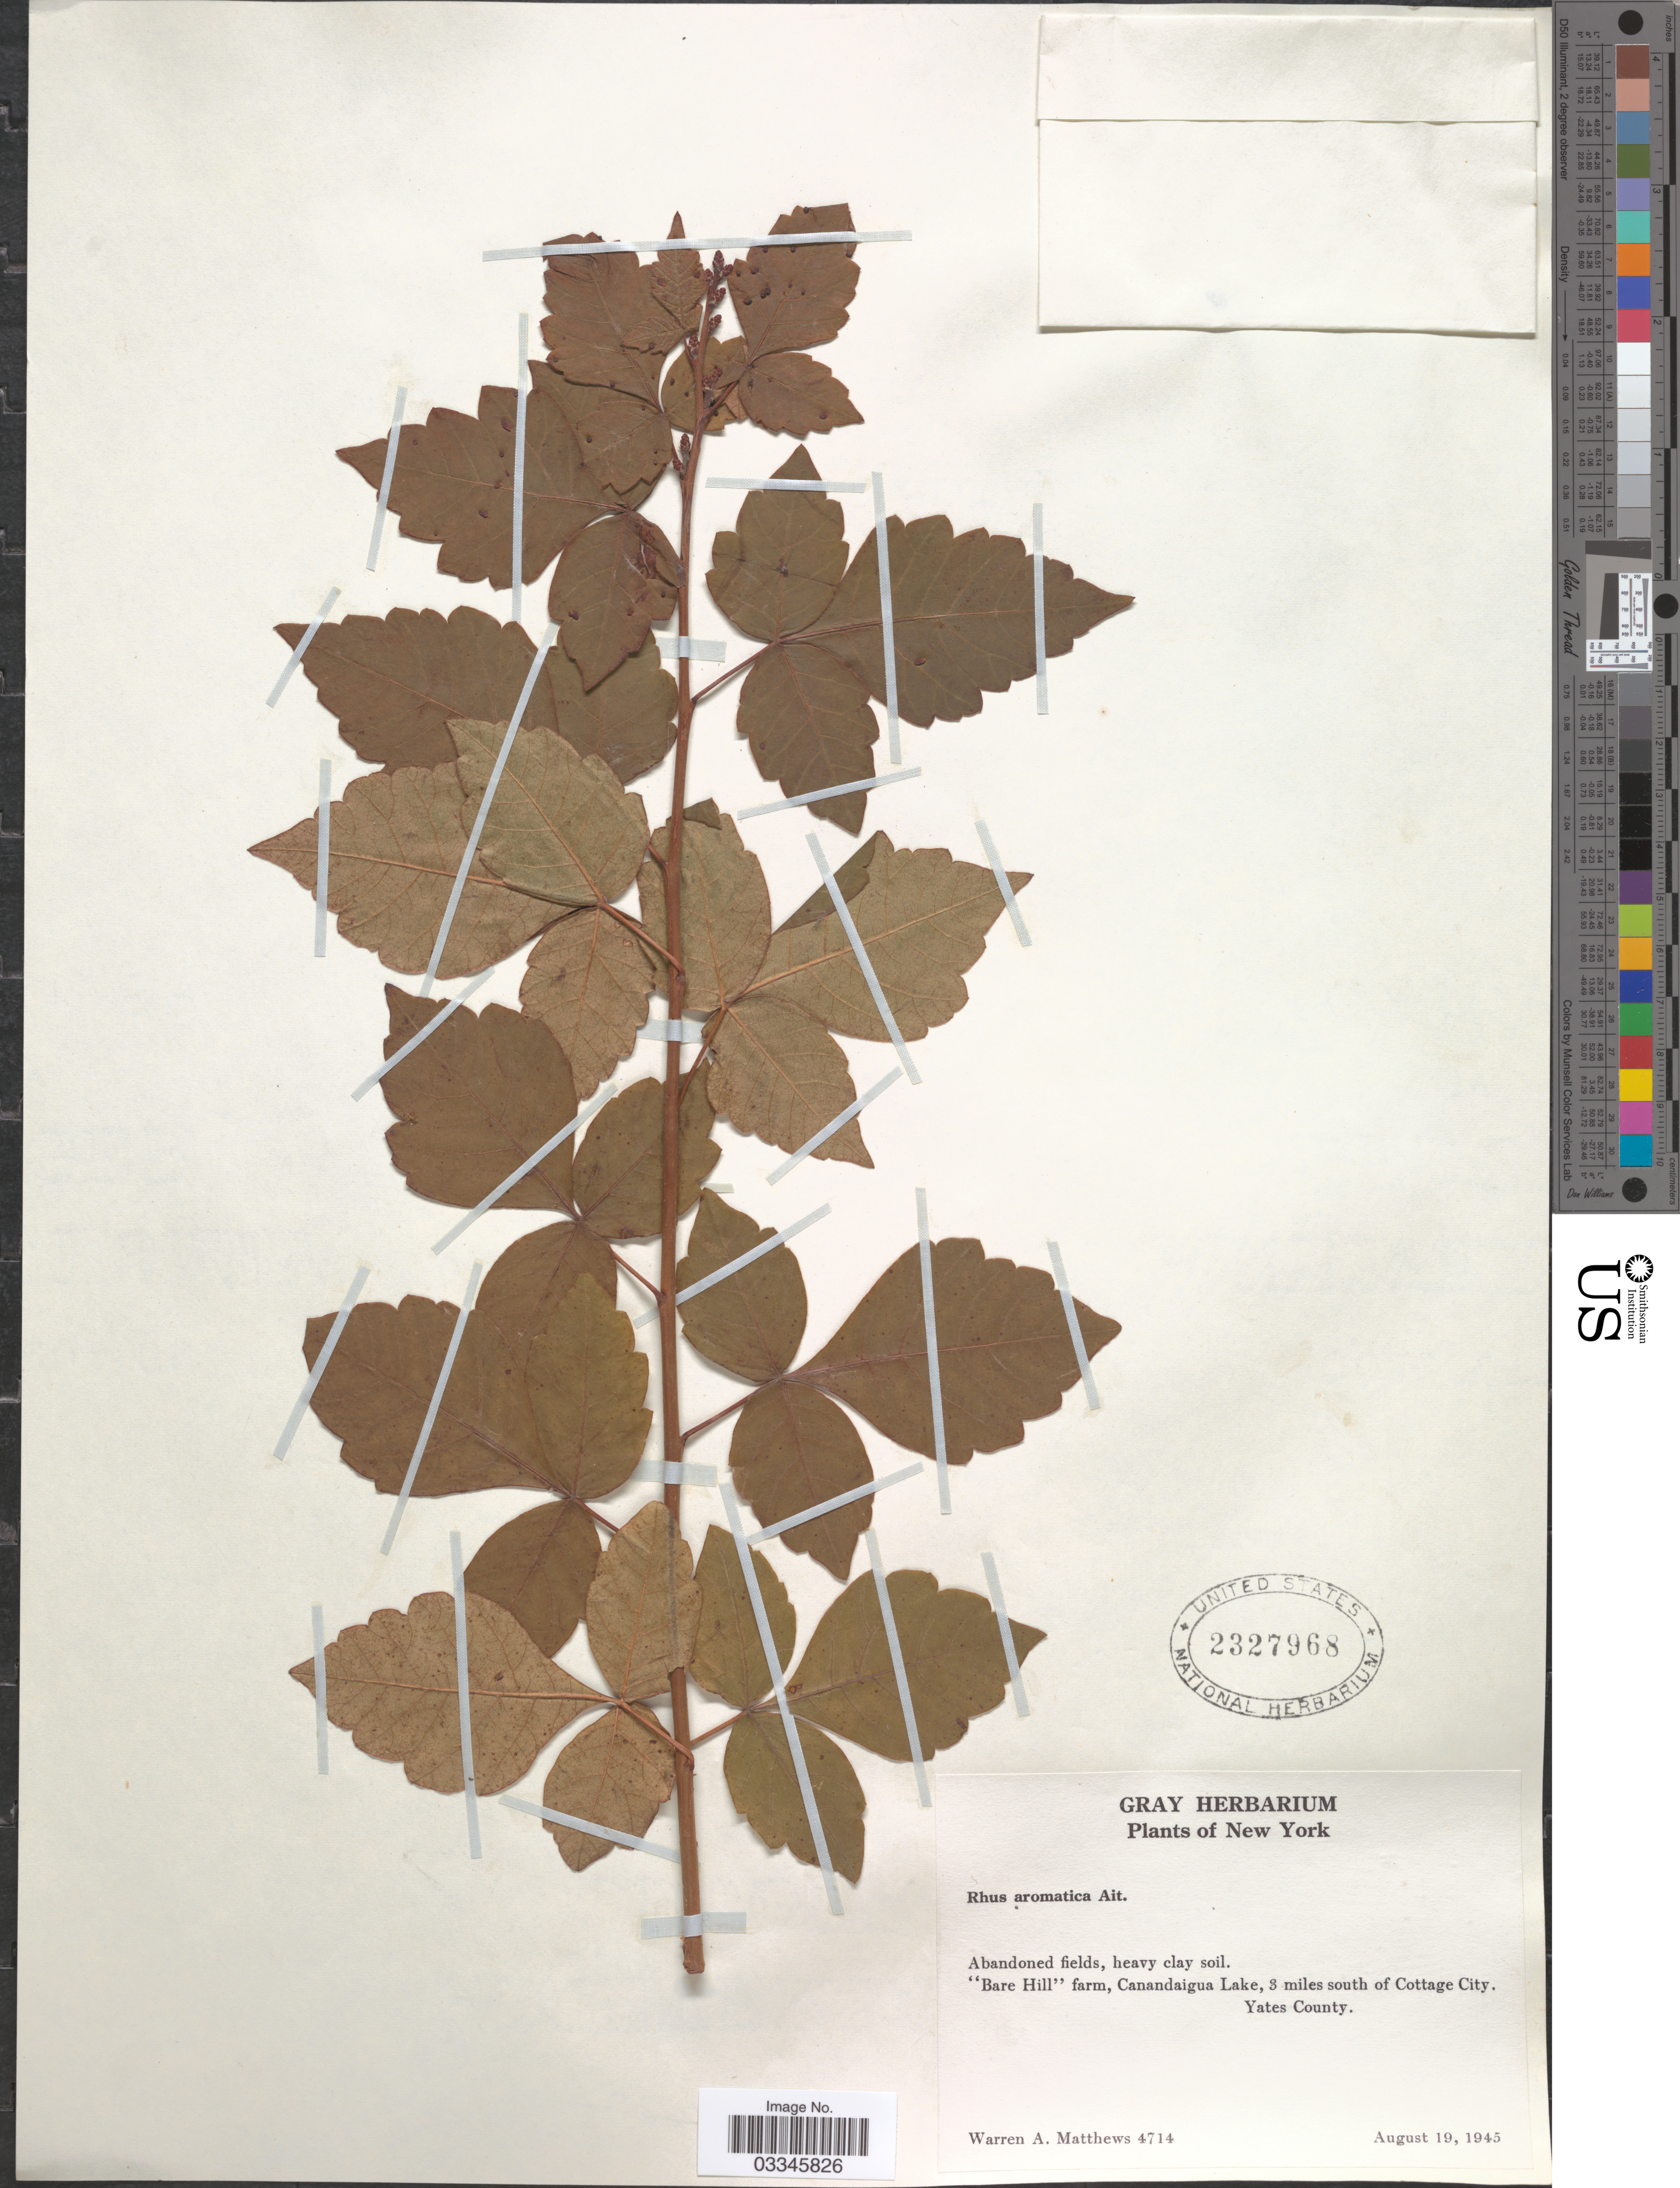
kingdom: Plantae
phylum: Tracheophyta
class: Magnoliopsida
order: Sapindales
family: Anacardiaceae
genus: Rhus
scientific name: Rhus crenata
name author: Thunb.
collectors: W. Matthews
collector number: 4714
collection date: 1945-08-19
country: United States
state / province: New York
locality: Bare Hill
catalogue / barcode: US 2327968